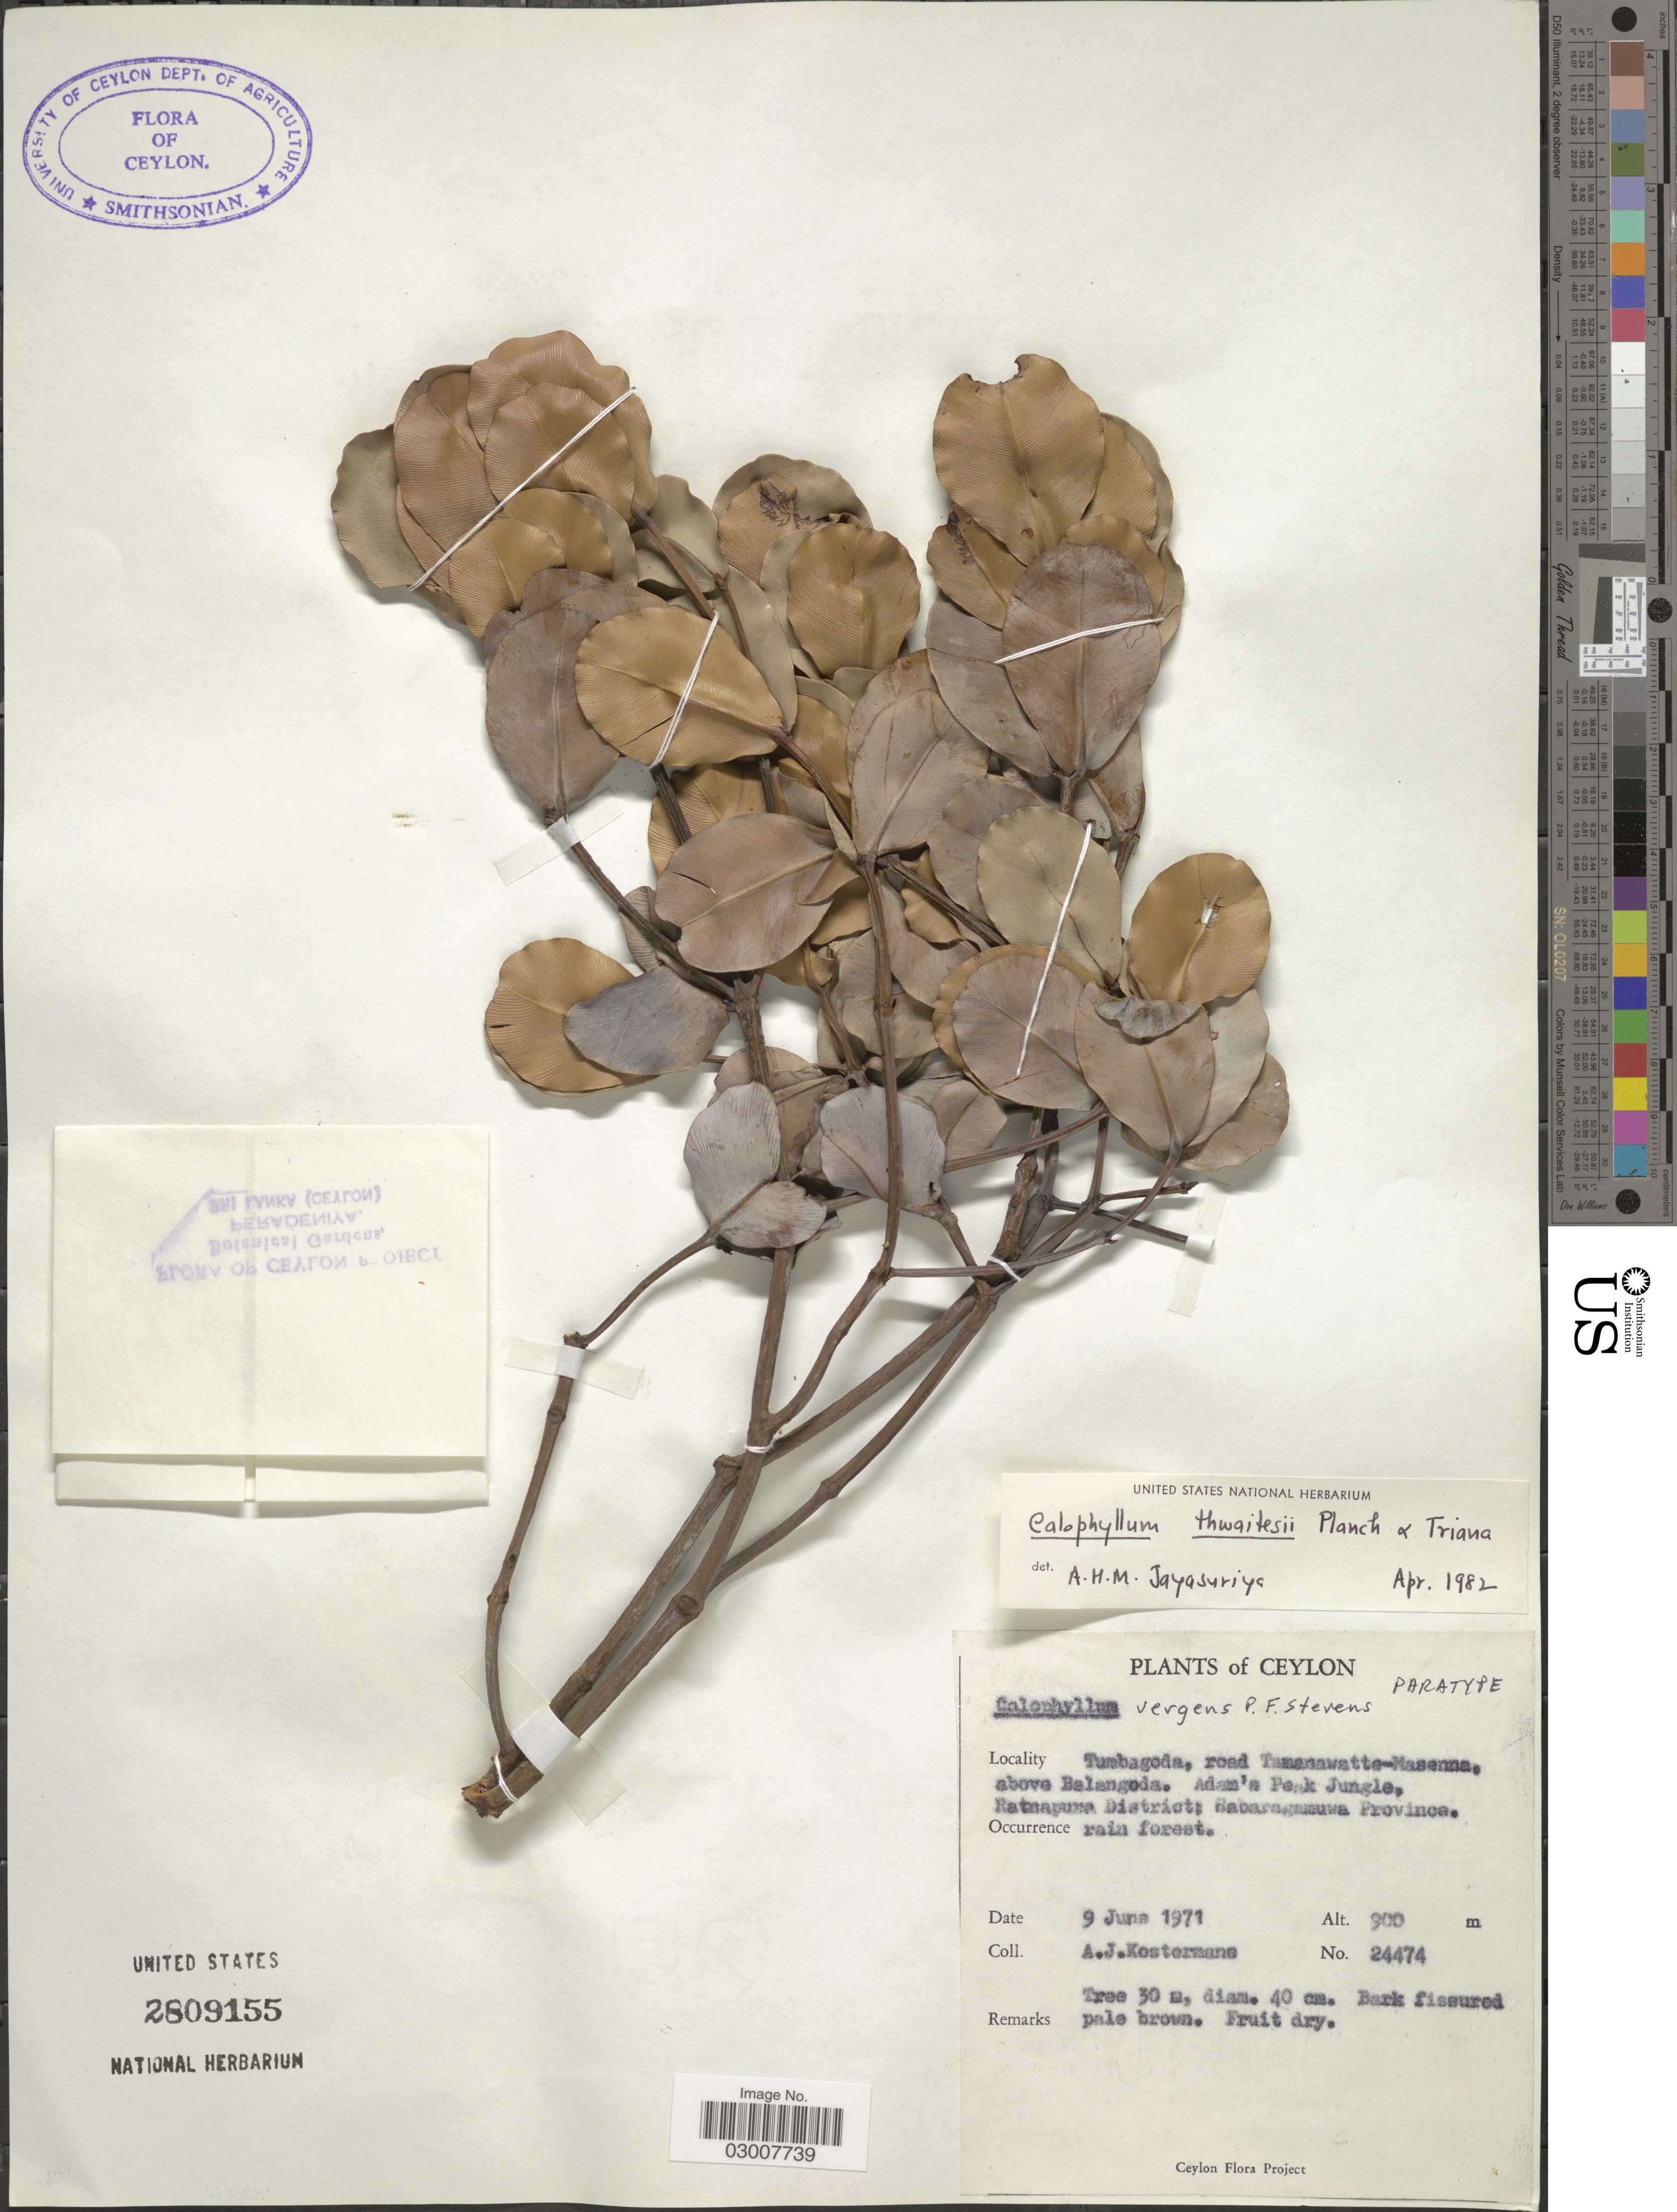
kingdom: Plantae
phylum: Tracheophyta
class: Magnoliopsida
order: Malpighiales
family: Calophyllaceae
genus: Calophyllum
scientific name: Calophyllum thwaitesii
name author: Planch. & Triana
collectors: A. J. G. Kostermans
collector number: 24474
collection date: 1971-06-09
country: Sri Lanka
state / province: Sabaragamuwa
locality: Ceylon. Tumbagoda, road Tamanawatte-Masenna, above Balangoda. Adam's Peak Jungle. Ratnapura District.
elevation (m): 900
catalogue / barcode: US 2809155